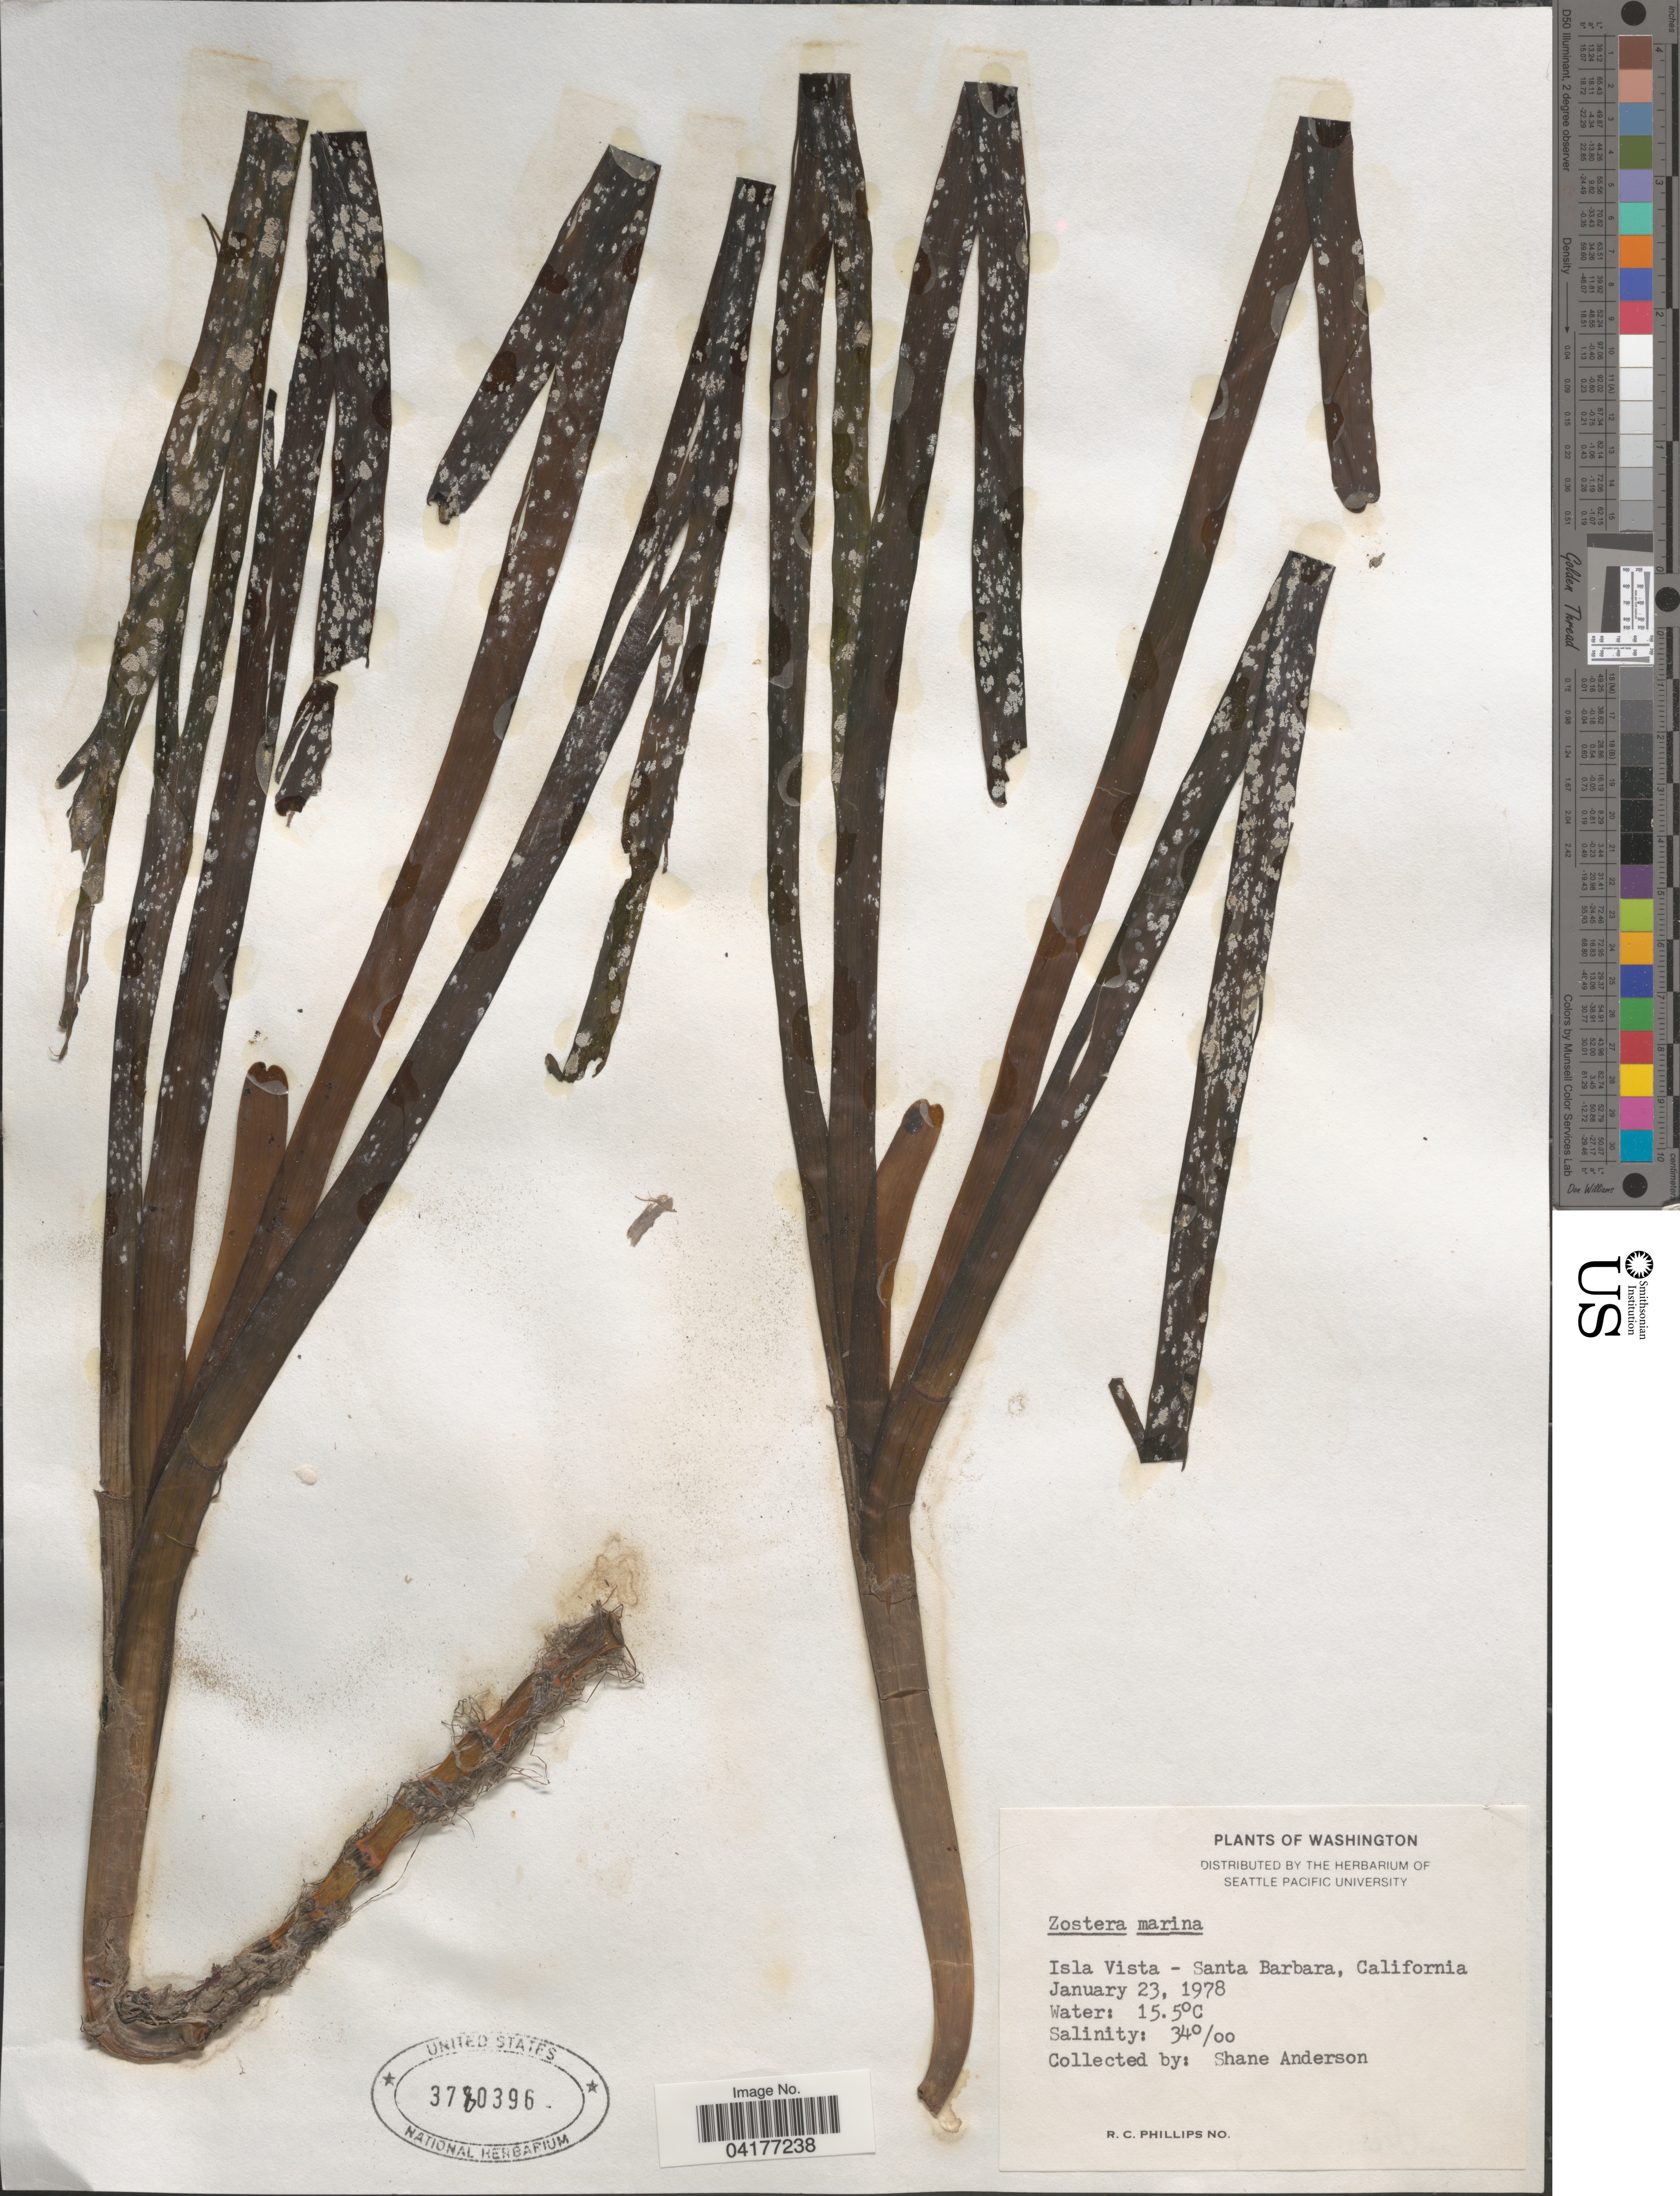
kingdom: Plantae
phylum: Tracheophyta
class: Liliopsida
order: Alismatales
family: Zosteraceae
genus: Zostera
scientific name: Zostera marina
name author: L.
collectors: S. Anderson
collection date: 1978-01-23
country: United States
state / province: California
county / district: Santa Barbara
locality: Isla Vista - Santa Barbara.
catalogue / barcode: US 3780396